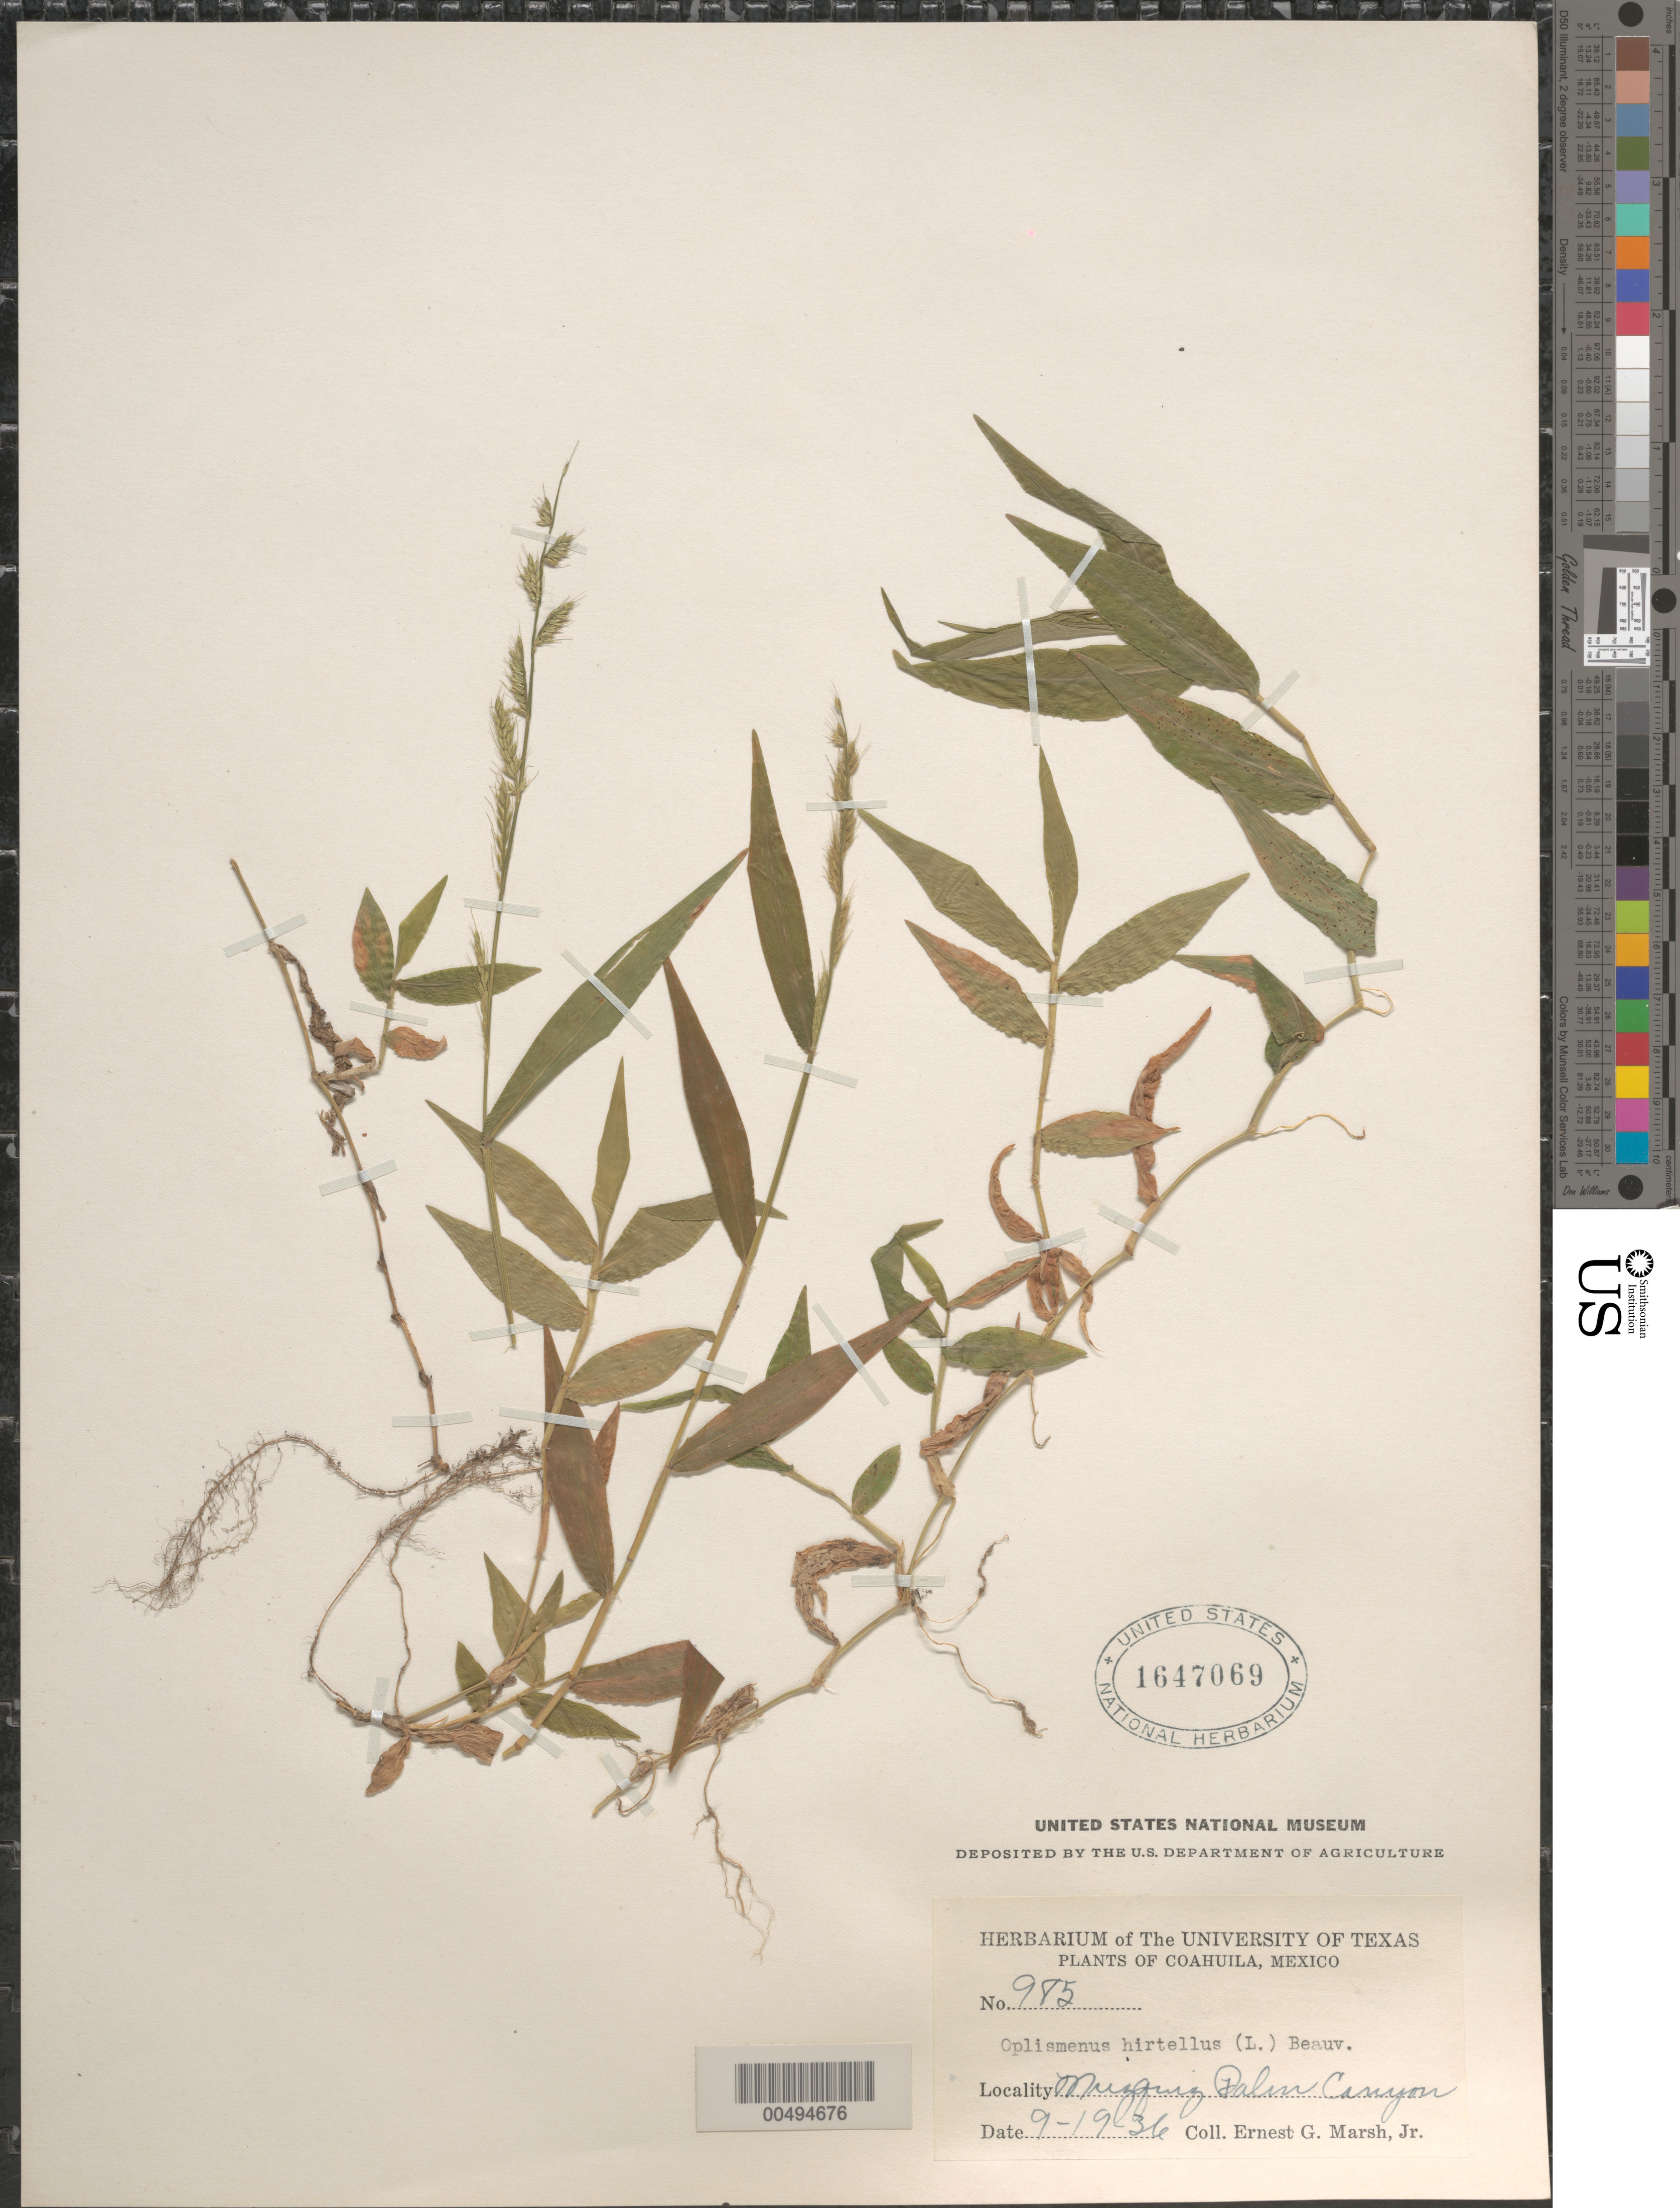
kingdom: Plantae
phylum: Tracheophyta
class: Liliopsida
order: Poales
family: Poaceae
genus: Oplismenus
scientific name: Oplismenus hirtellus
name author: (L.) P. Beauv.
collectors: E. G. Marsh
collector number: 985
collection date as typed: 19 Sep 1936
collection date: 1936-09-19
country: Mexico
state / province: Coahuila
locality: Muzquiz Palen Canyon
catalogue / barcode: US 1647069